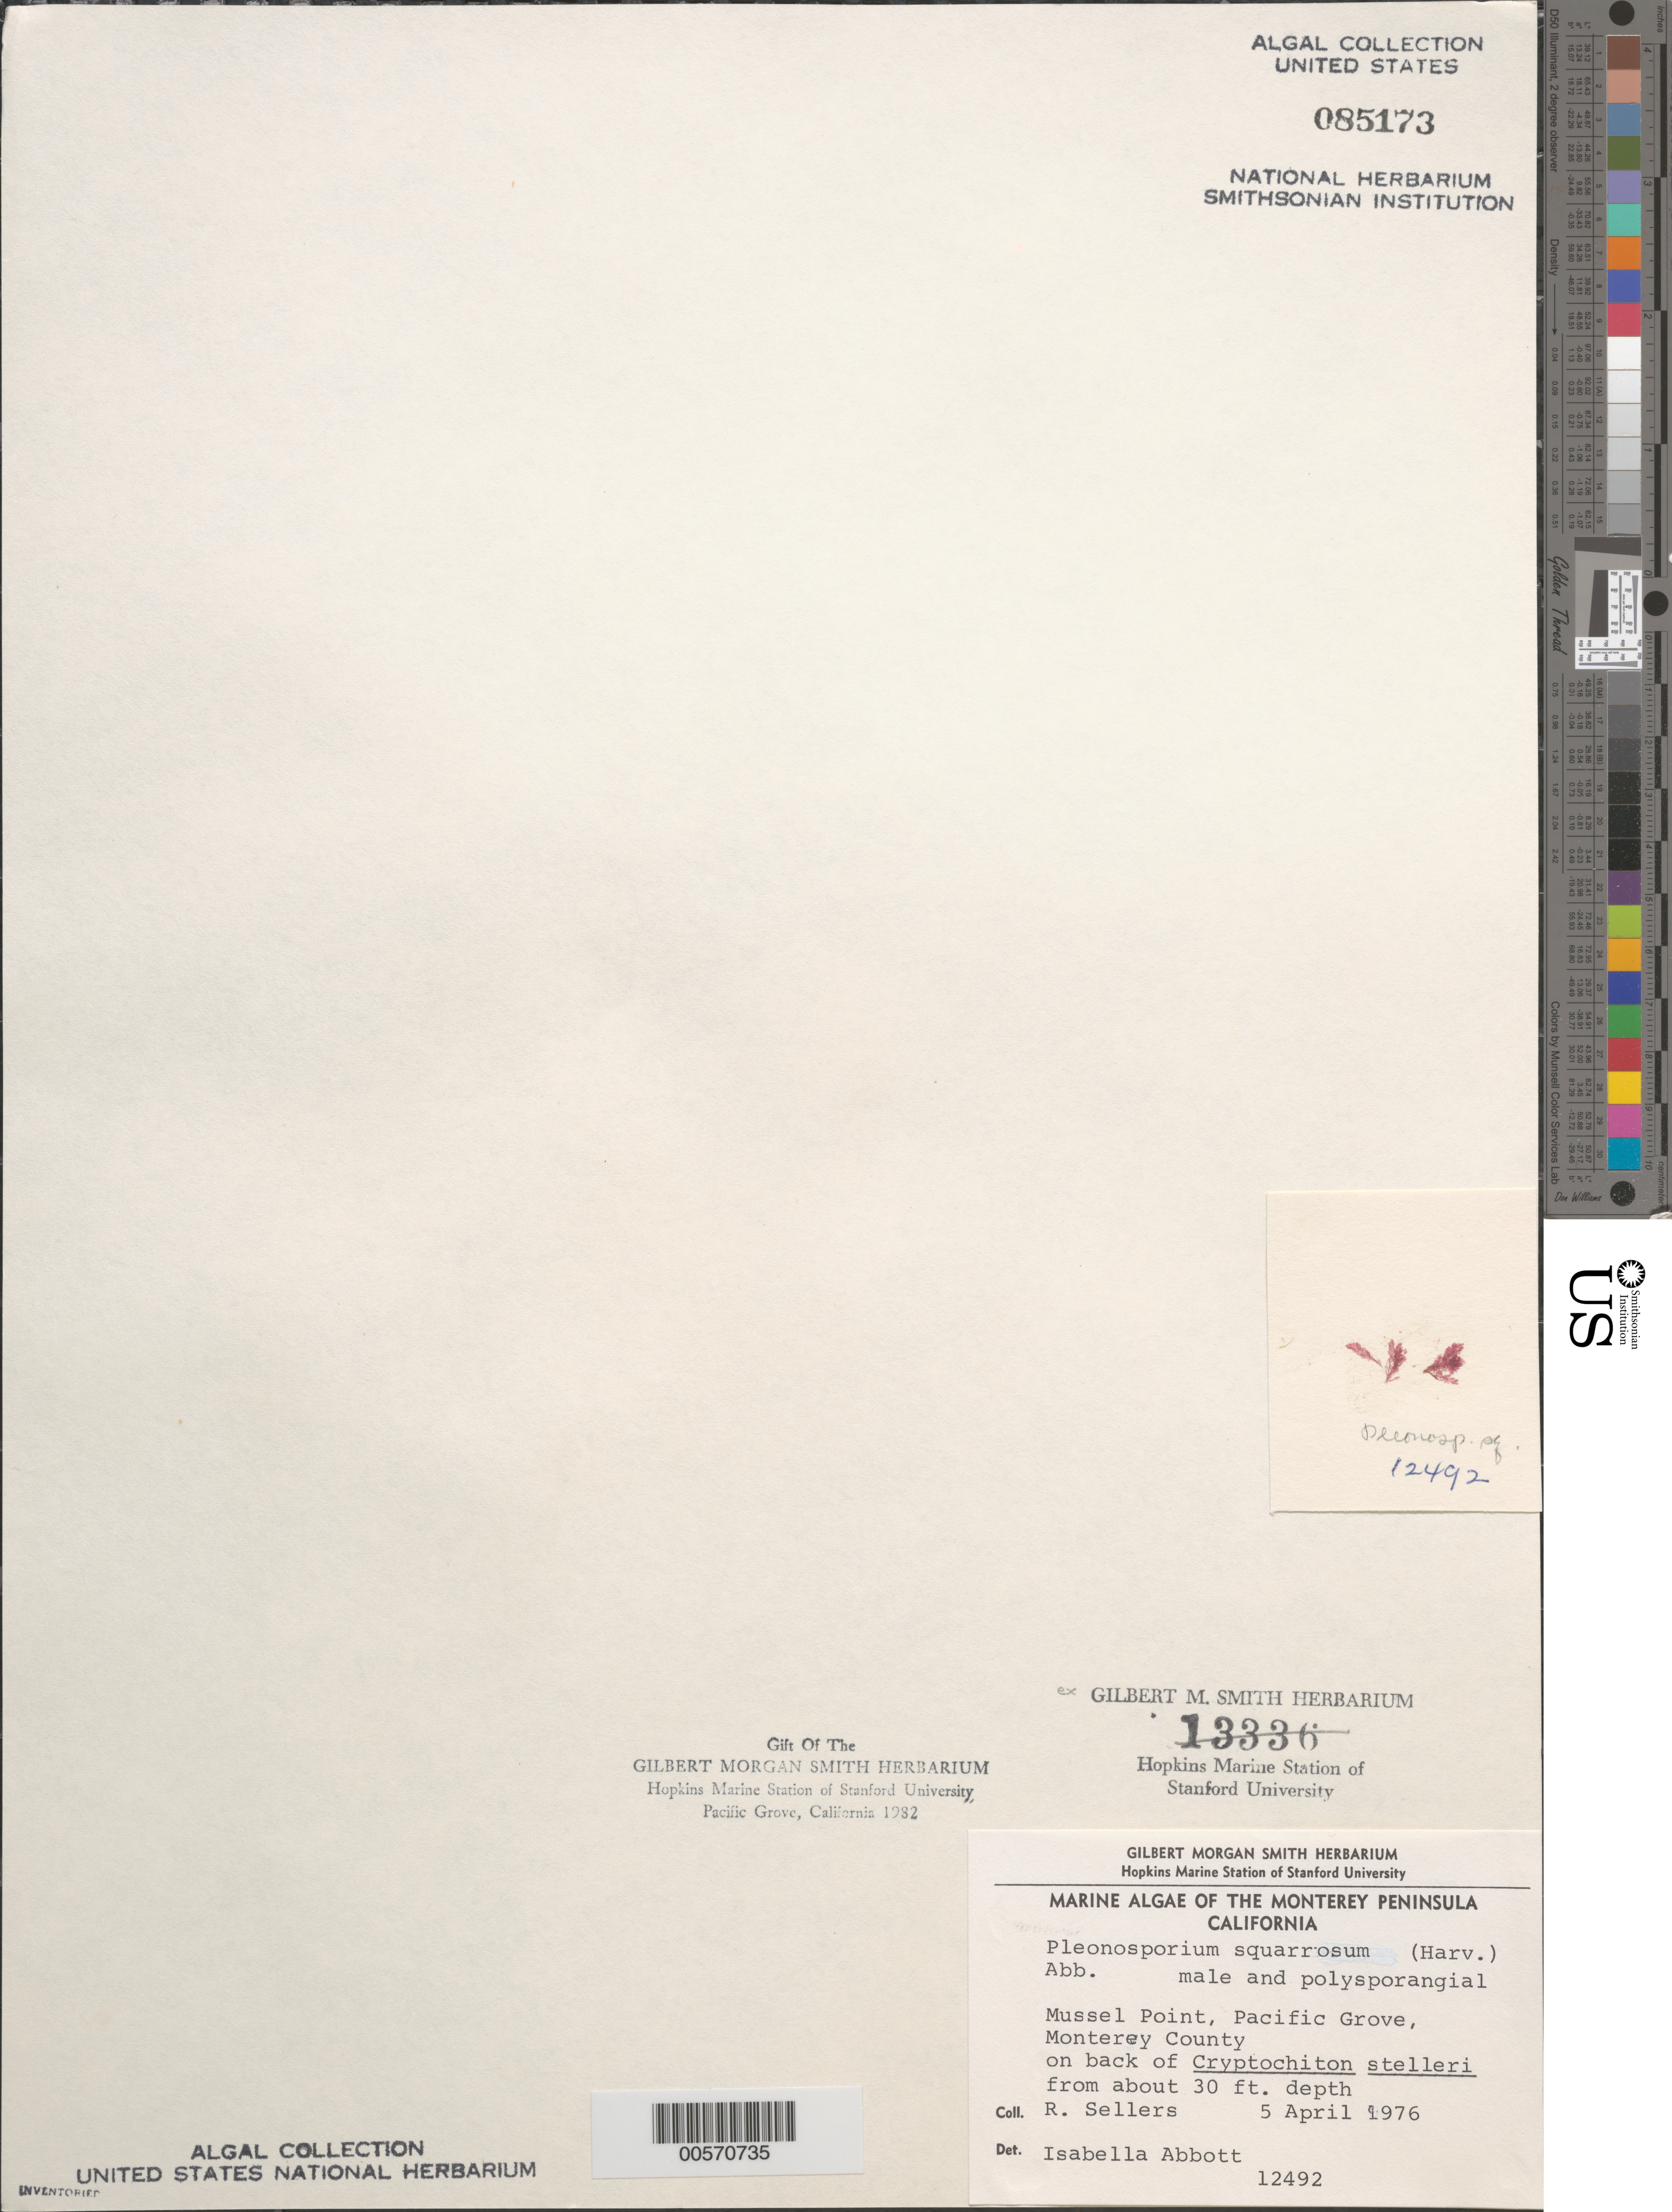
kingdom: Plantae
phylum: Rhodophyta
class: Florideophyceae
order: Ceramiales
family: Wrangeliaceae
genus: Pleonosporium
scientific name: Pleonosporium squarrulosum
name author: (Harv.) I.A. Abbott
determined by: Abbott, Isabella A.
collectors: R. F. Sellers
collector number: IAA 12492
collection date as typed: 05 Apr 1976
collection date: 1976-04-05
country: United States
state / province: California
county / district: Monterey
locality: Mussel Point, Pacific Grove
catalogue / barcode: US 85173